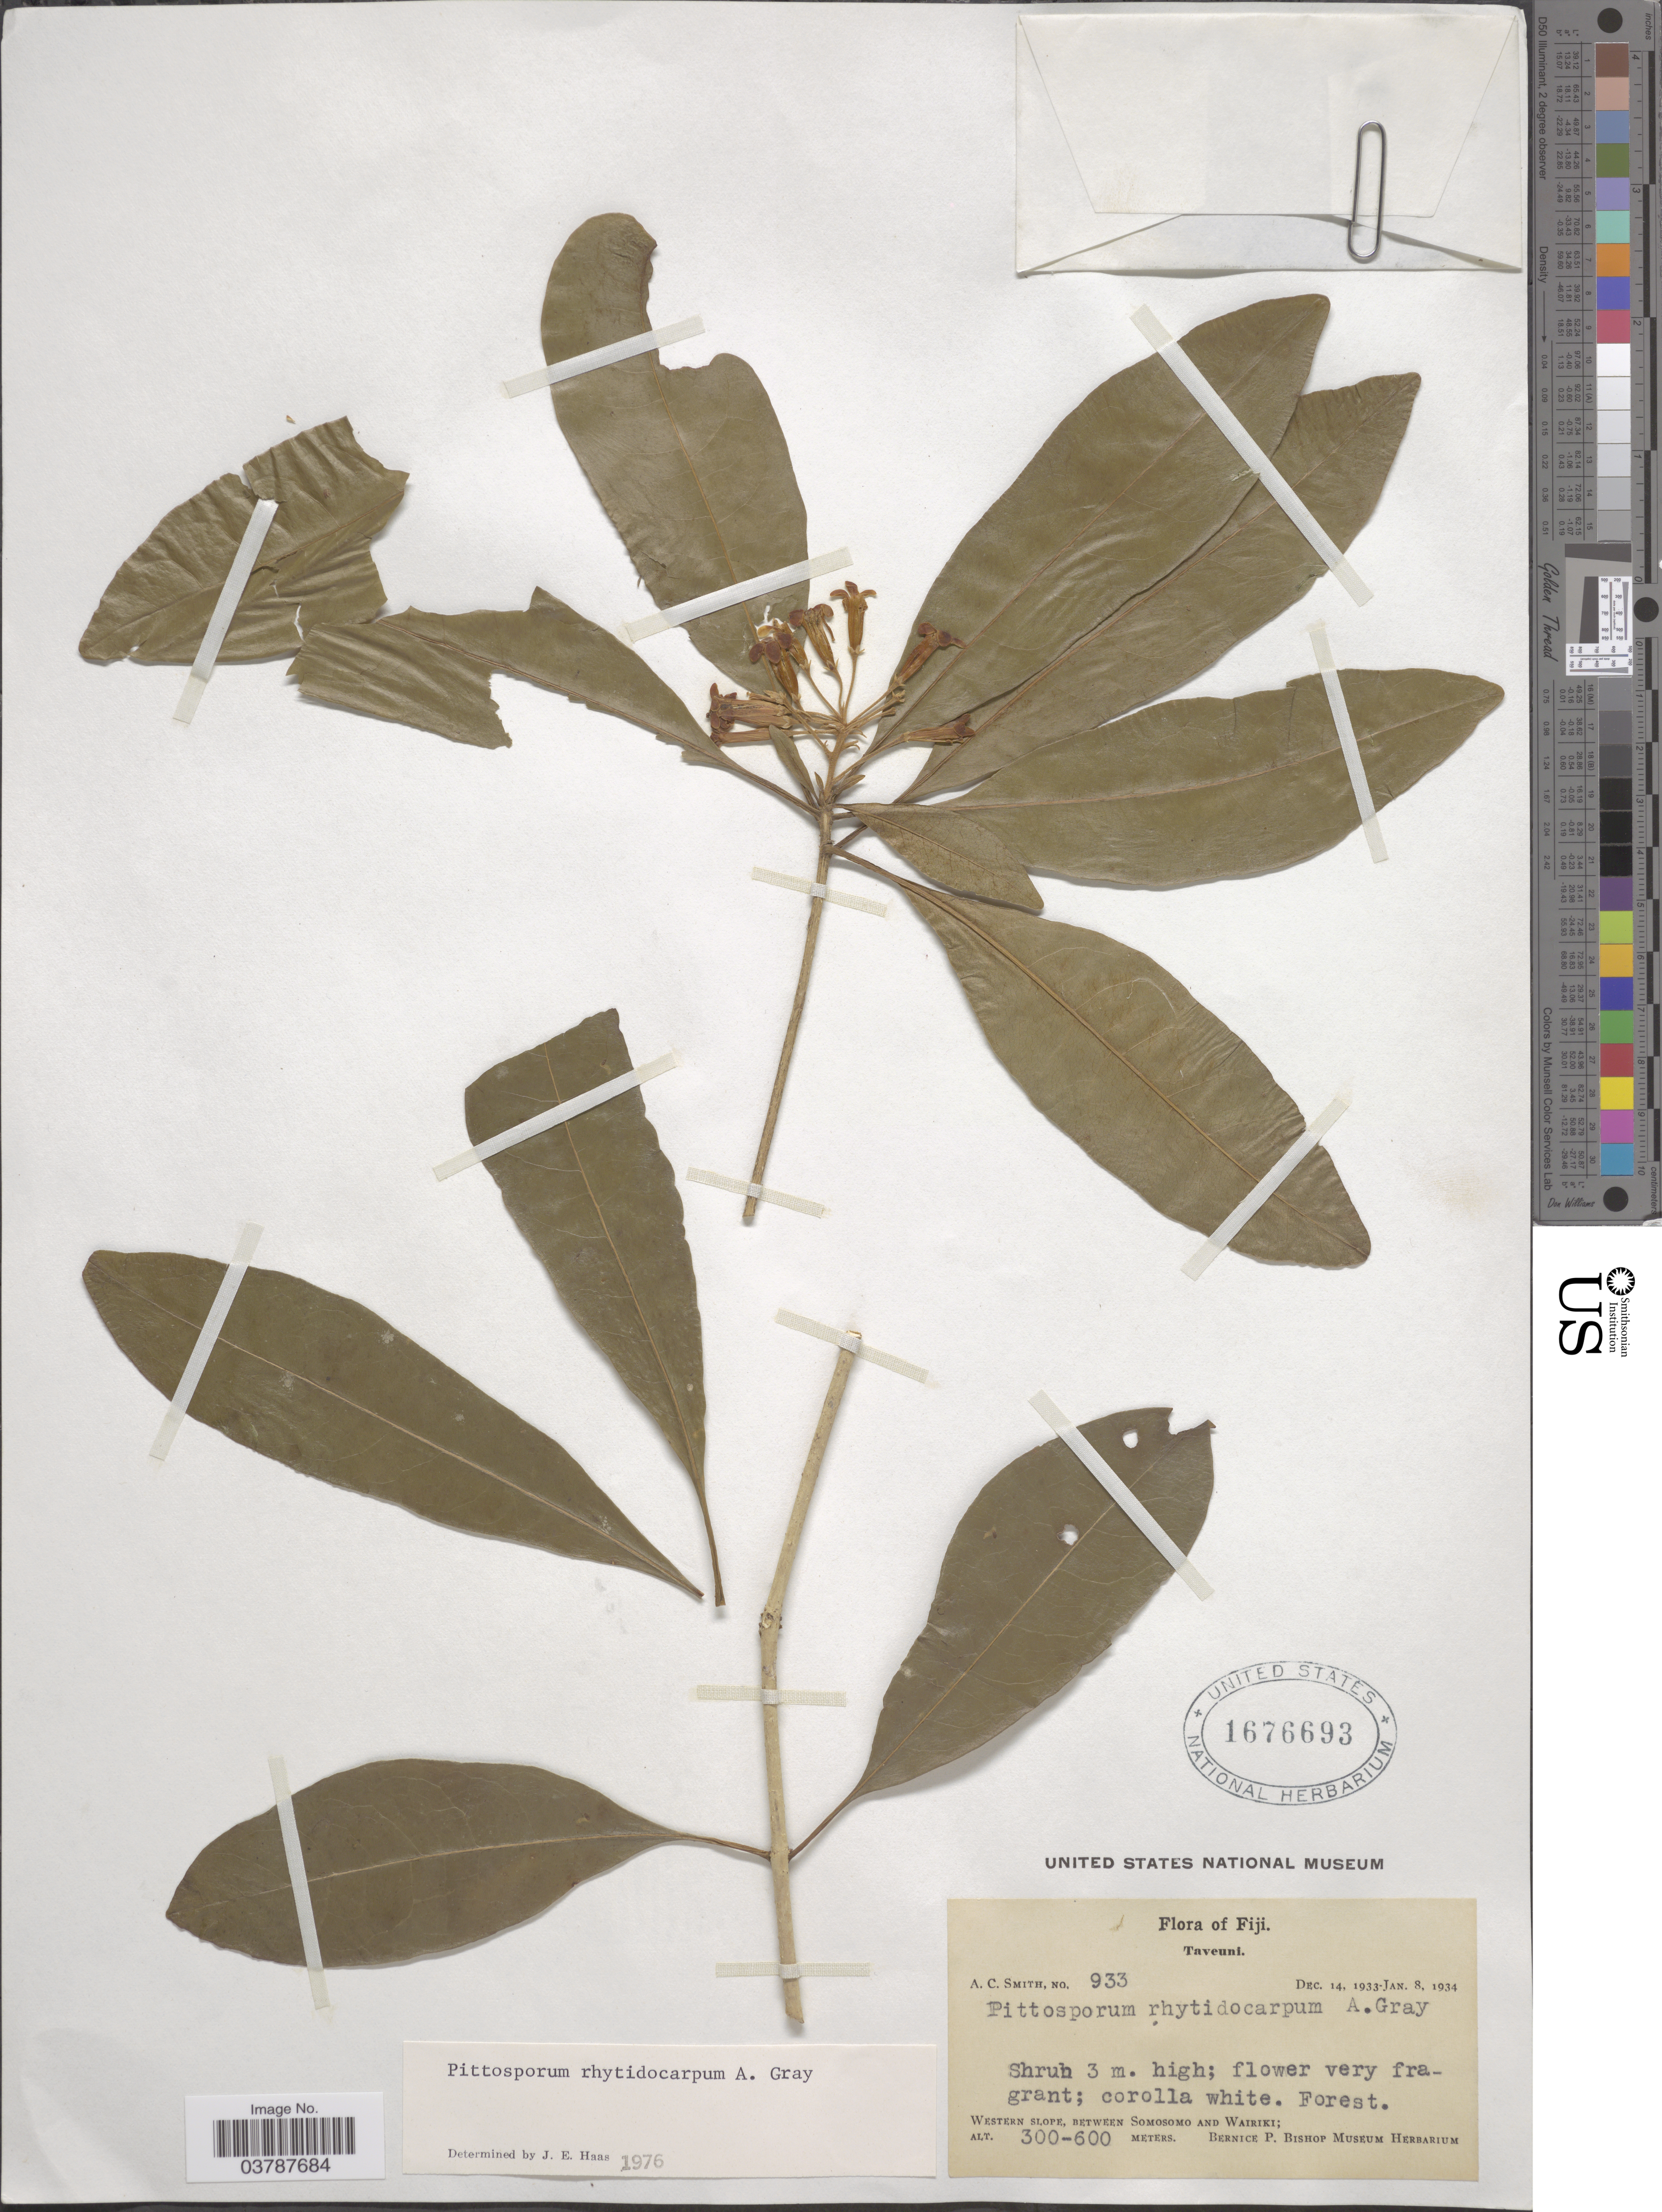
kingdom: Plantae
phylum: Tracheophyta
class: Magnoliopsida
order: Apiales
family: Pittosporaceae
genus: Pittosporum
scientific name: Pittosporum rhytidocarpum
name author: A. Gray in Wilkes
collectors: A. C. Smith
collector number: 933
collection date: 1933-12-14/1934-01-08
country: Fiji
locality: Taveuni. Western slope, between Somosomo and Wairiki.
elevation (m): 300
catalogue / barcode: US 1676693